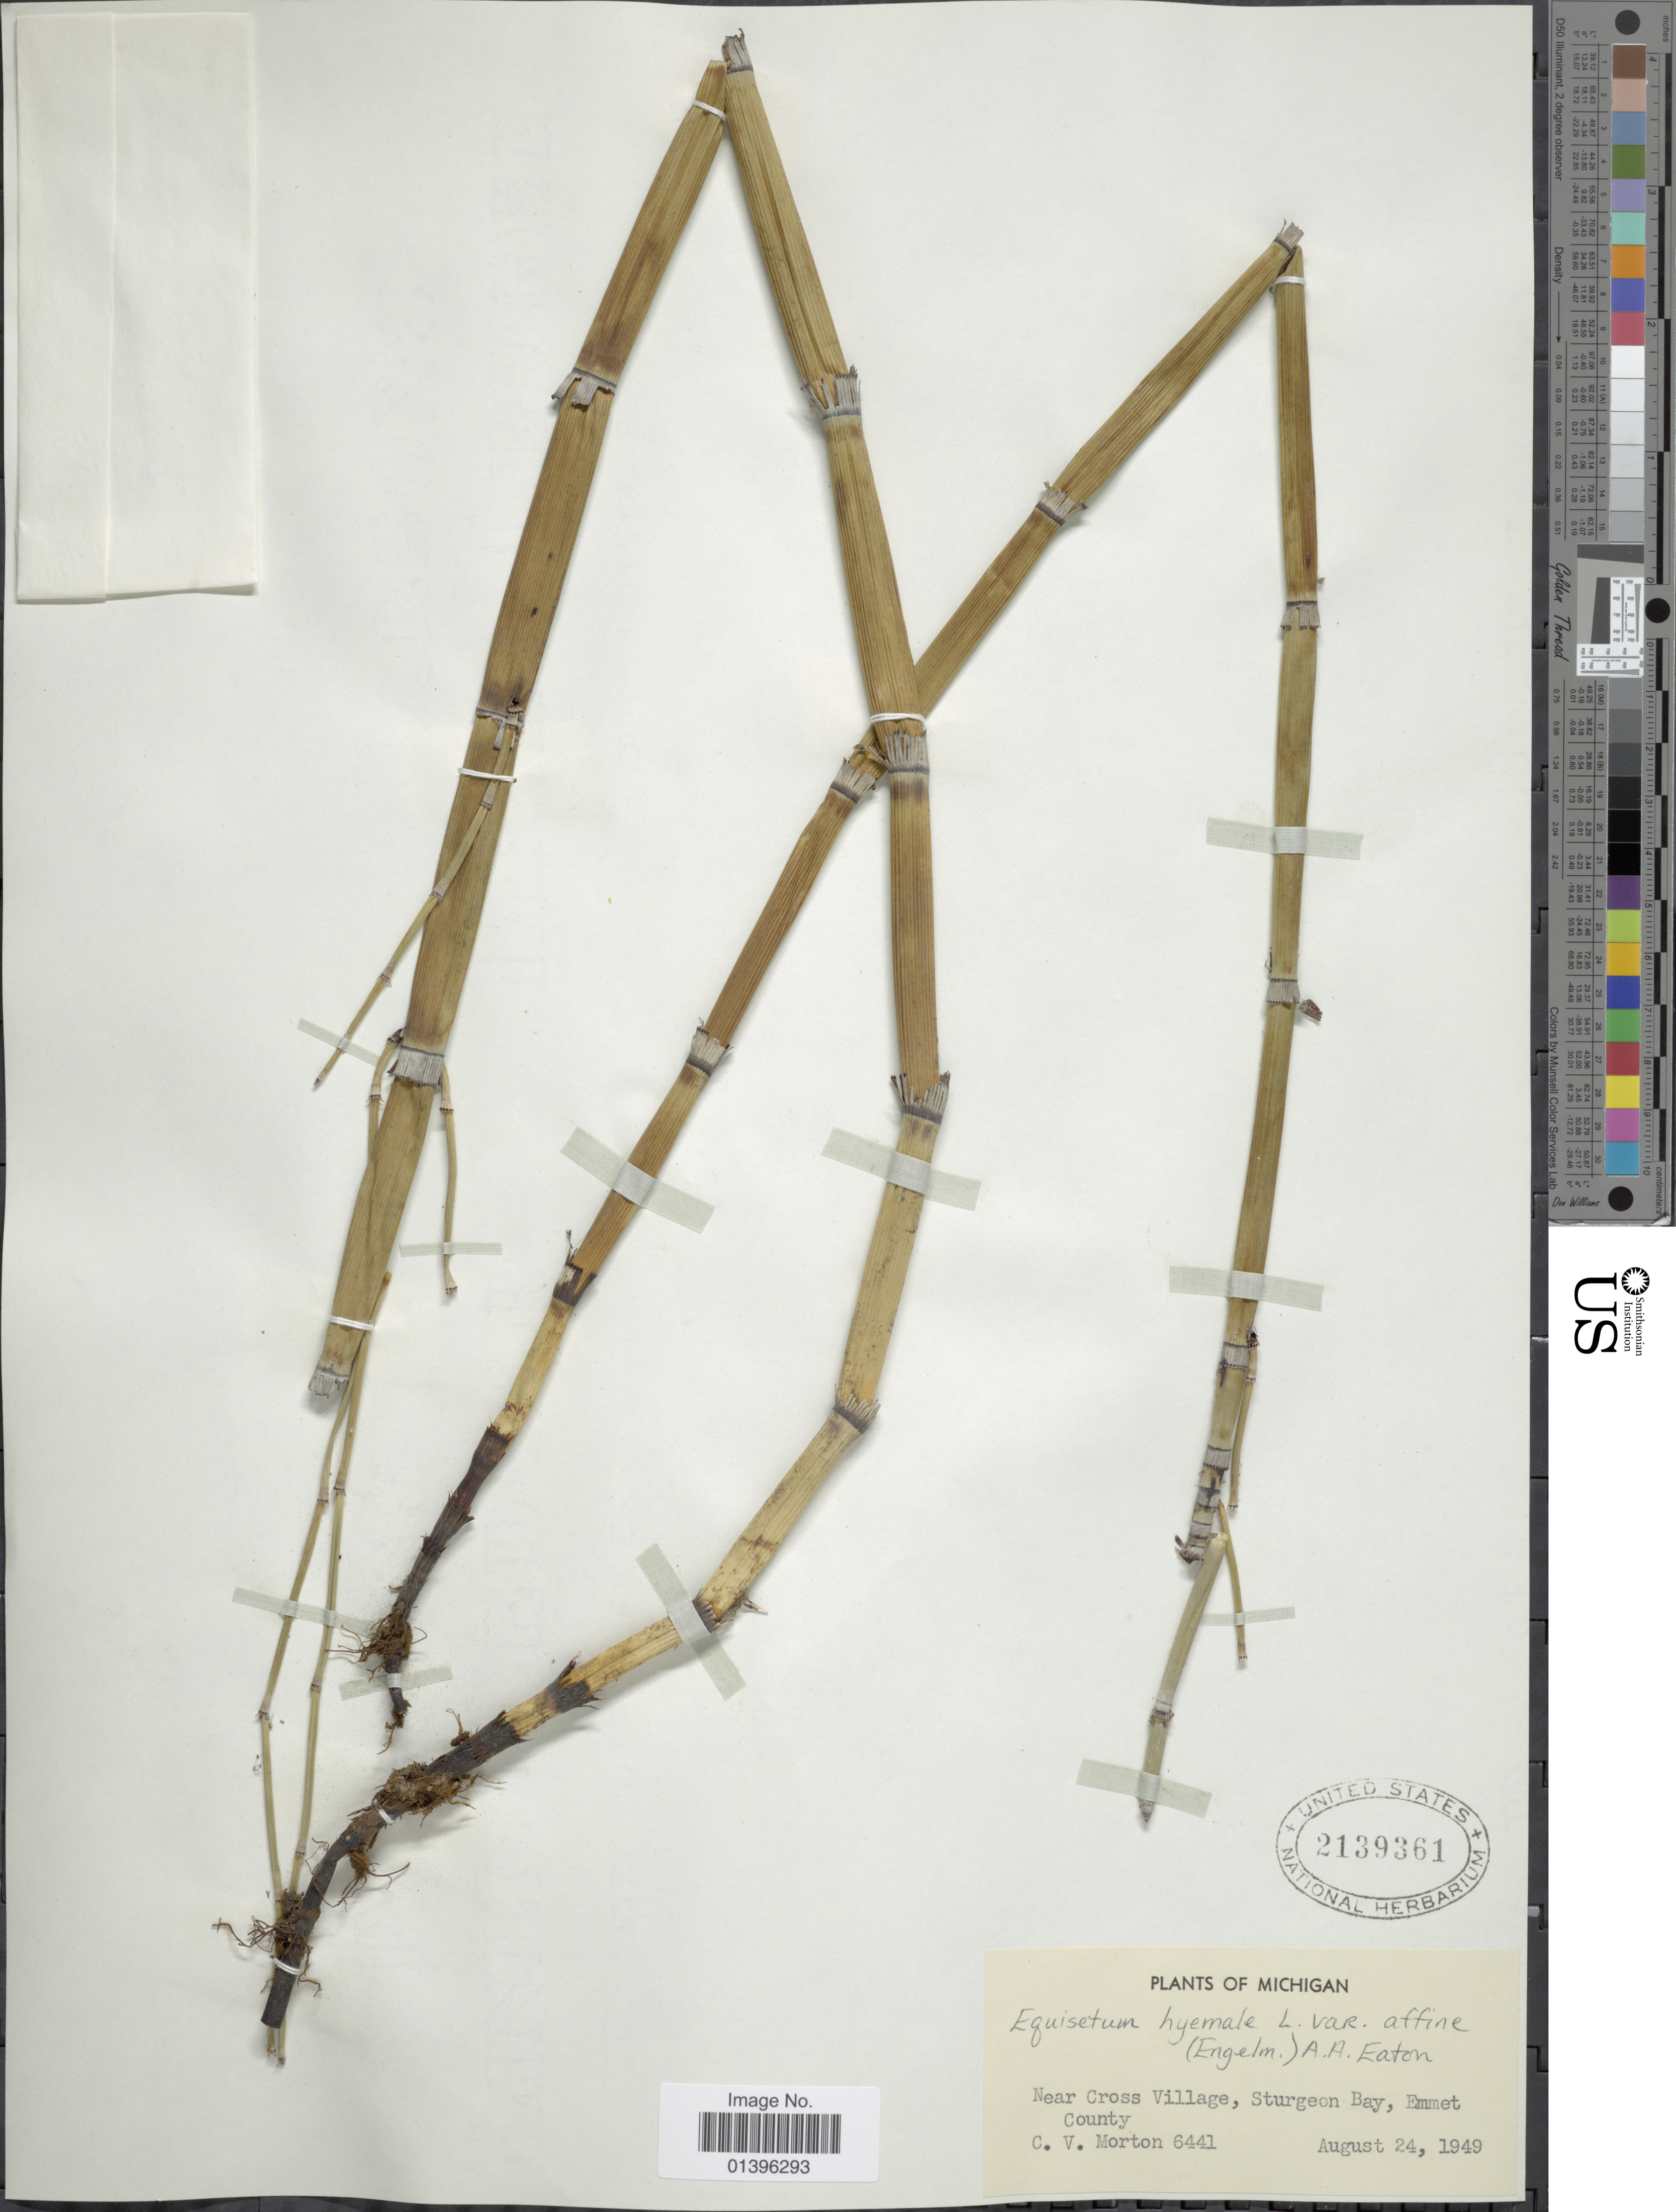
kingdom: Plantae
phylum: Tracheophyta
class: Polypodiopsida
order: Equisetales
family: Equisetaceae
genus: Equisetum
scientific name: Equisetum hyemale var. affine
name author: (Engelm.) A.A. Eaton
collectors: C. V. Morton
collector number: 6441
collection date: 1949-08-24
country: United States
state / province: Michigan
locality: Near Cross Village, Sturgeon Bay, Emmet County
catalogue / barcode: US 2139361